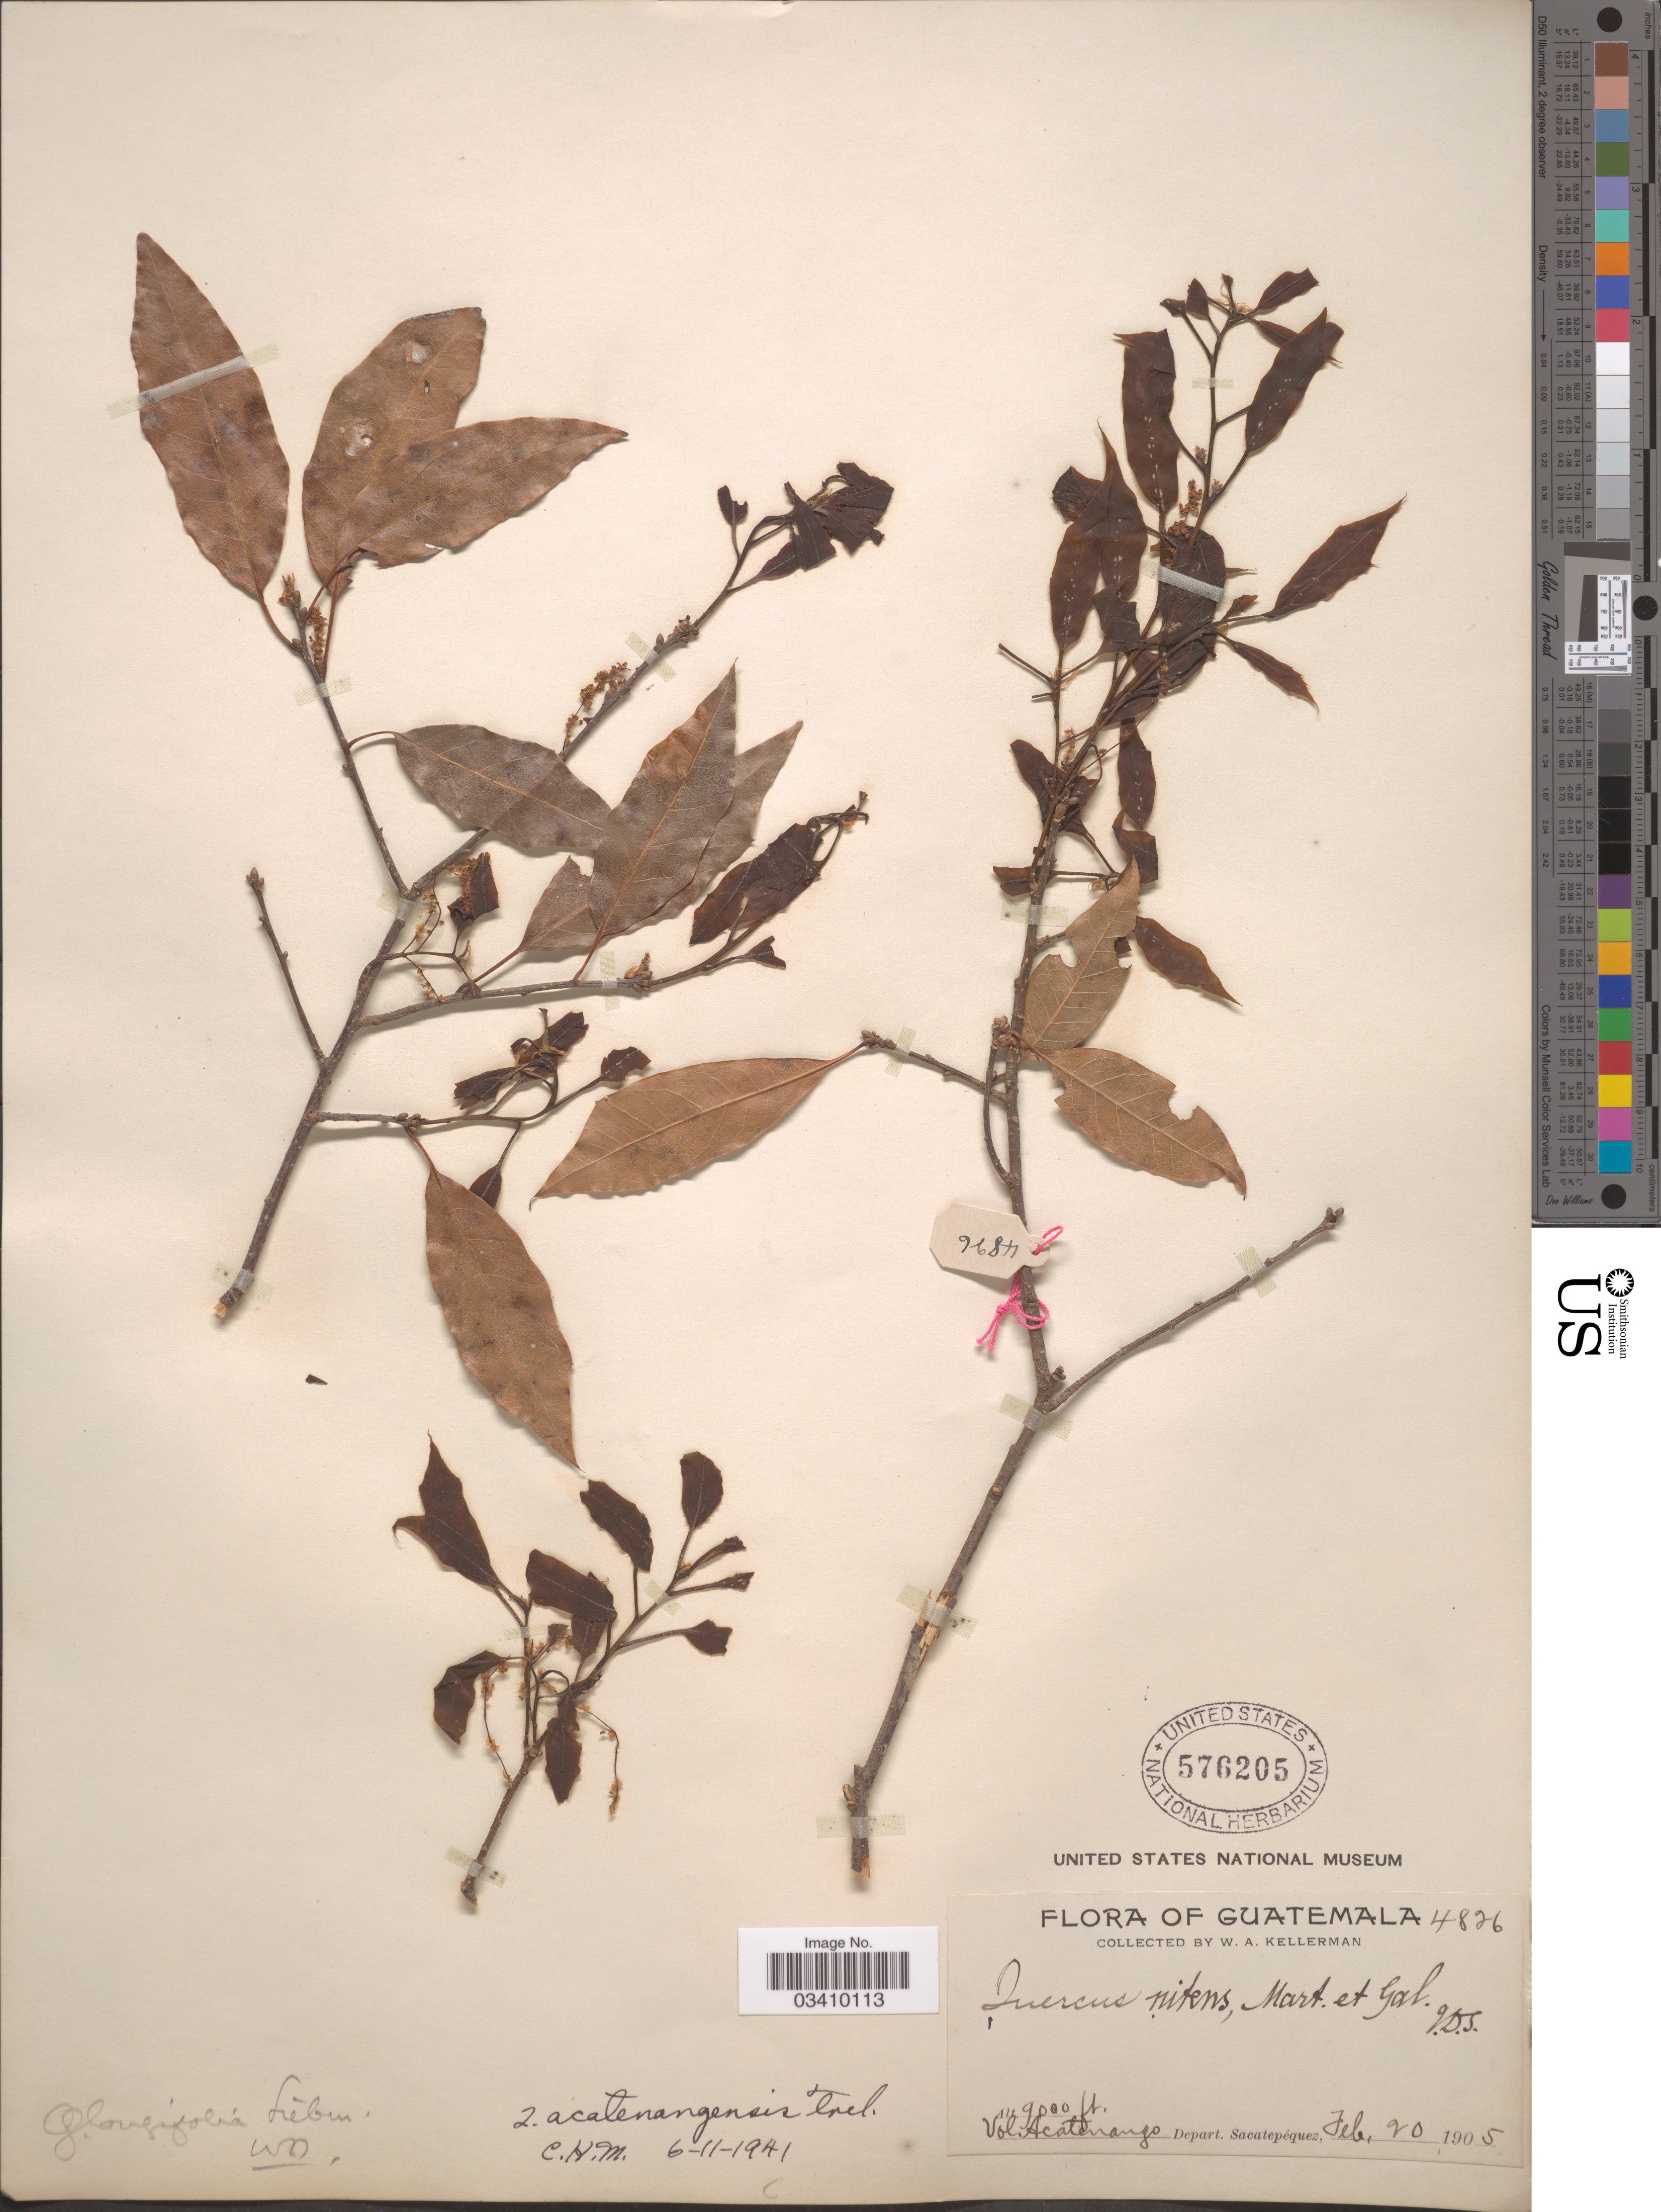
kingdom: Plantae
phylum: Tracheophyta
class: Magnoliopsida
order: Fagales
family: Fagaceae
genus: Quercus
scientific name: Quercus acatenangensis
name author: Trel.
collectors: W. Kellerman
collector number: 4826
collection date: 1905-02-20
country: Guatemala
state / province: Sacatepéquez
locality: Vol. Acatenango Depart. Sacatepéquez.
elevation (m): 2743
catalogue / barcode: US 576205